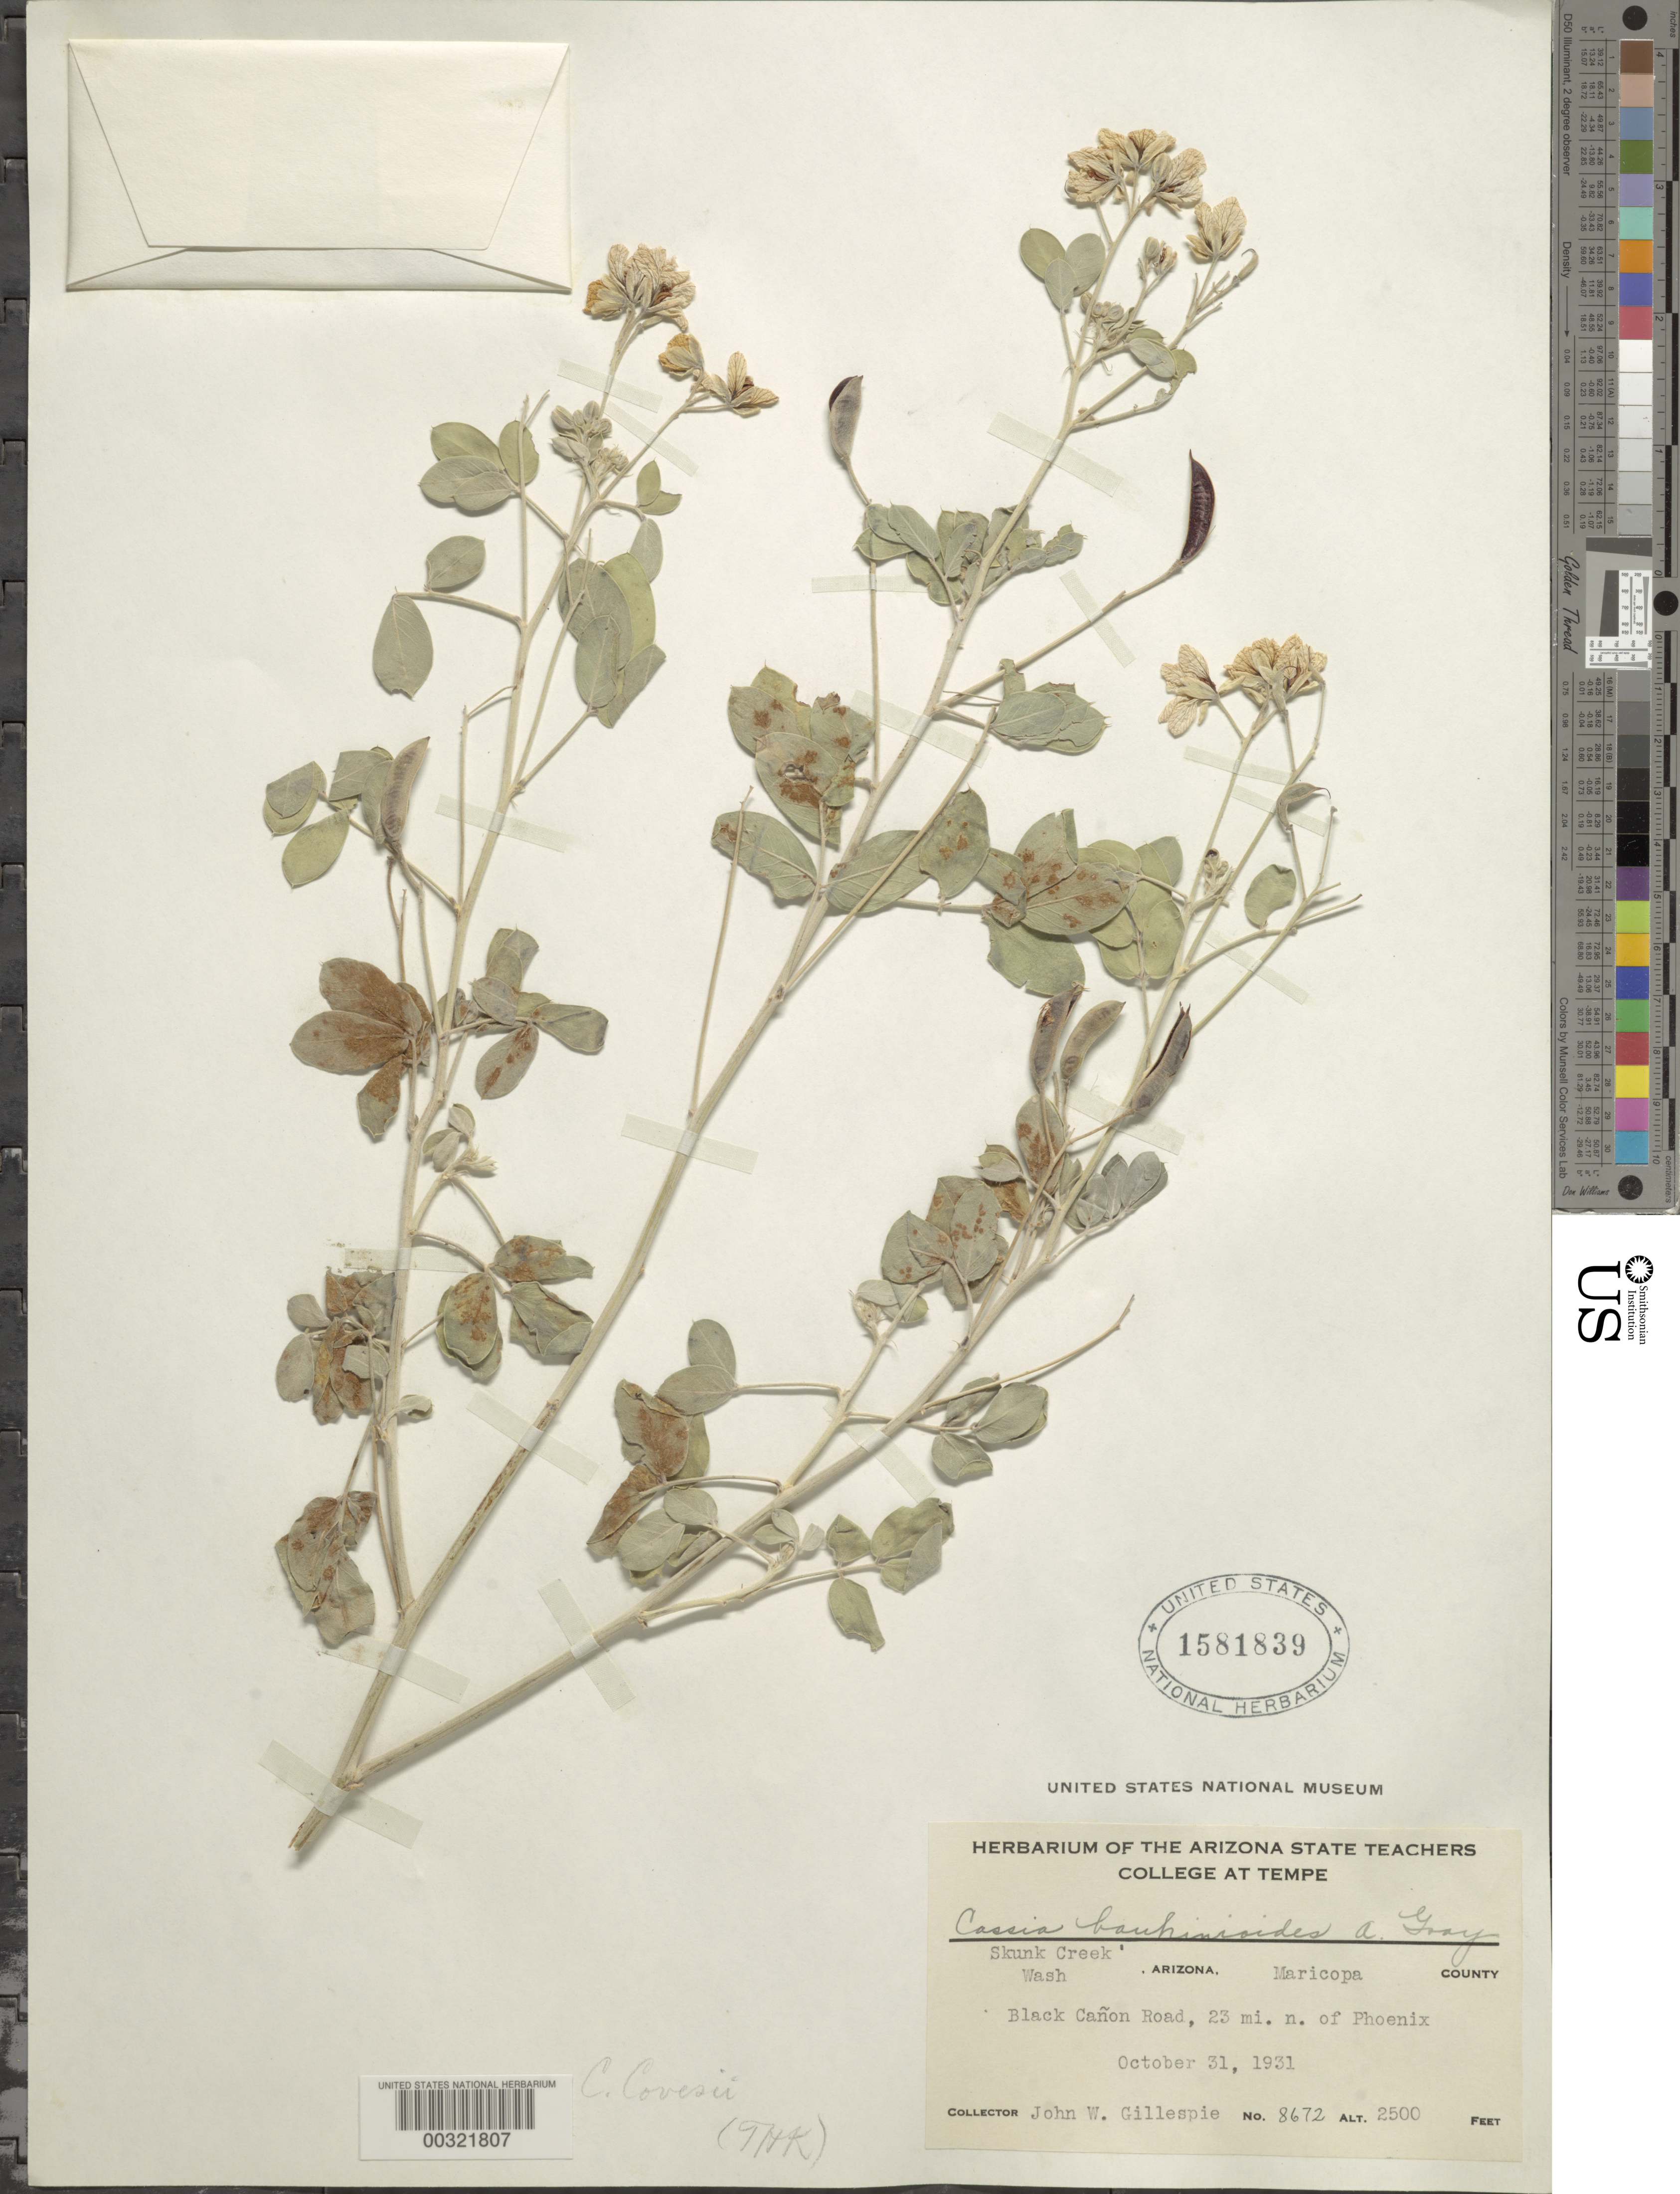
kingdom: Plantae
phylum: Tracheophyta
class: Magnoliopsida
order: Fabales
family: Fabaceae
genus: Senna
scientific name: Senna covesii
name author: (A. Gray) H.S. Irwin & Barneby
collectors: J. W. Gillespie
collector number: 8672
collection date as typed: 31 Oct 1931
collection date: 1931-10-31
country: United States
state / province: Arizona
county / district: Maricopa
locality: Skunk creek wash, black canon road, 23 mi n of phoenix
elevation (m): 762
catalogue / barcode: US 1581839